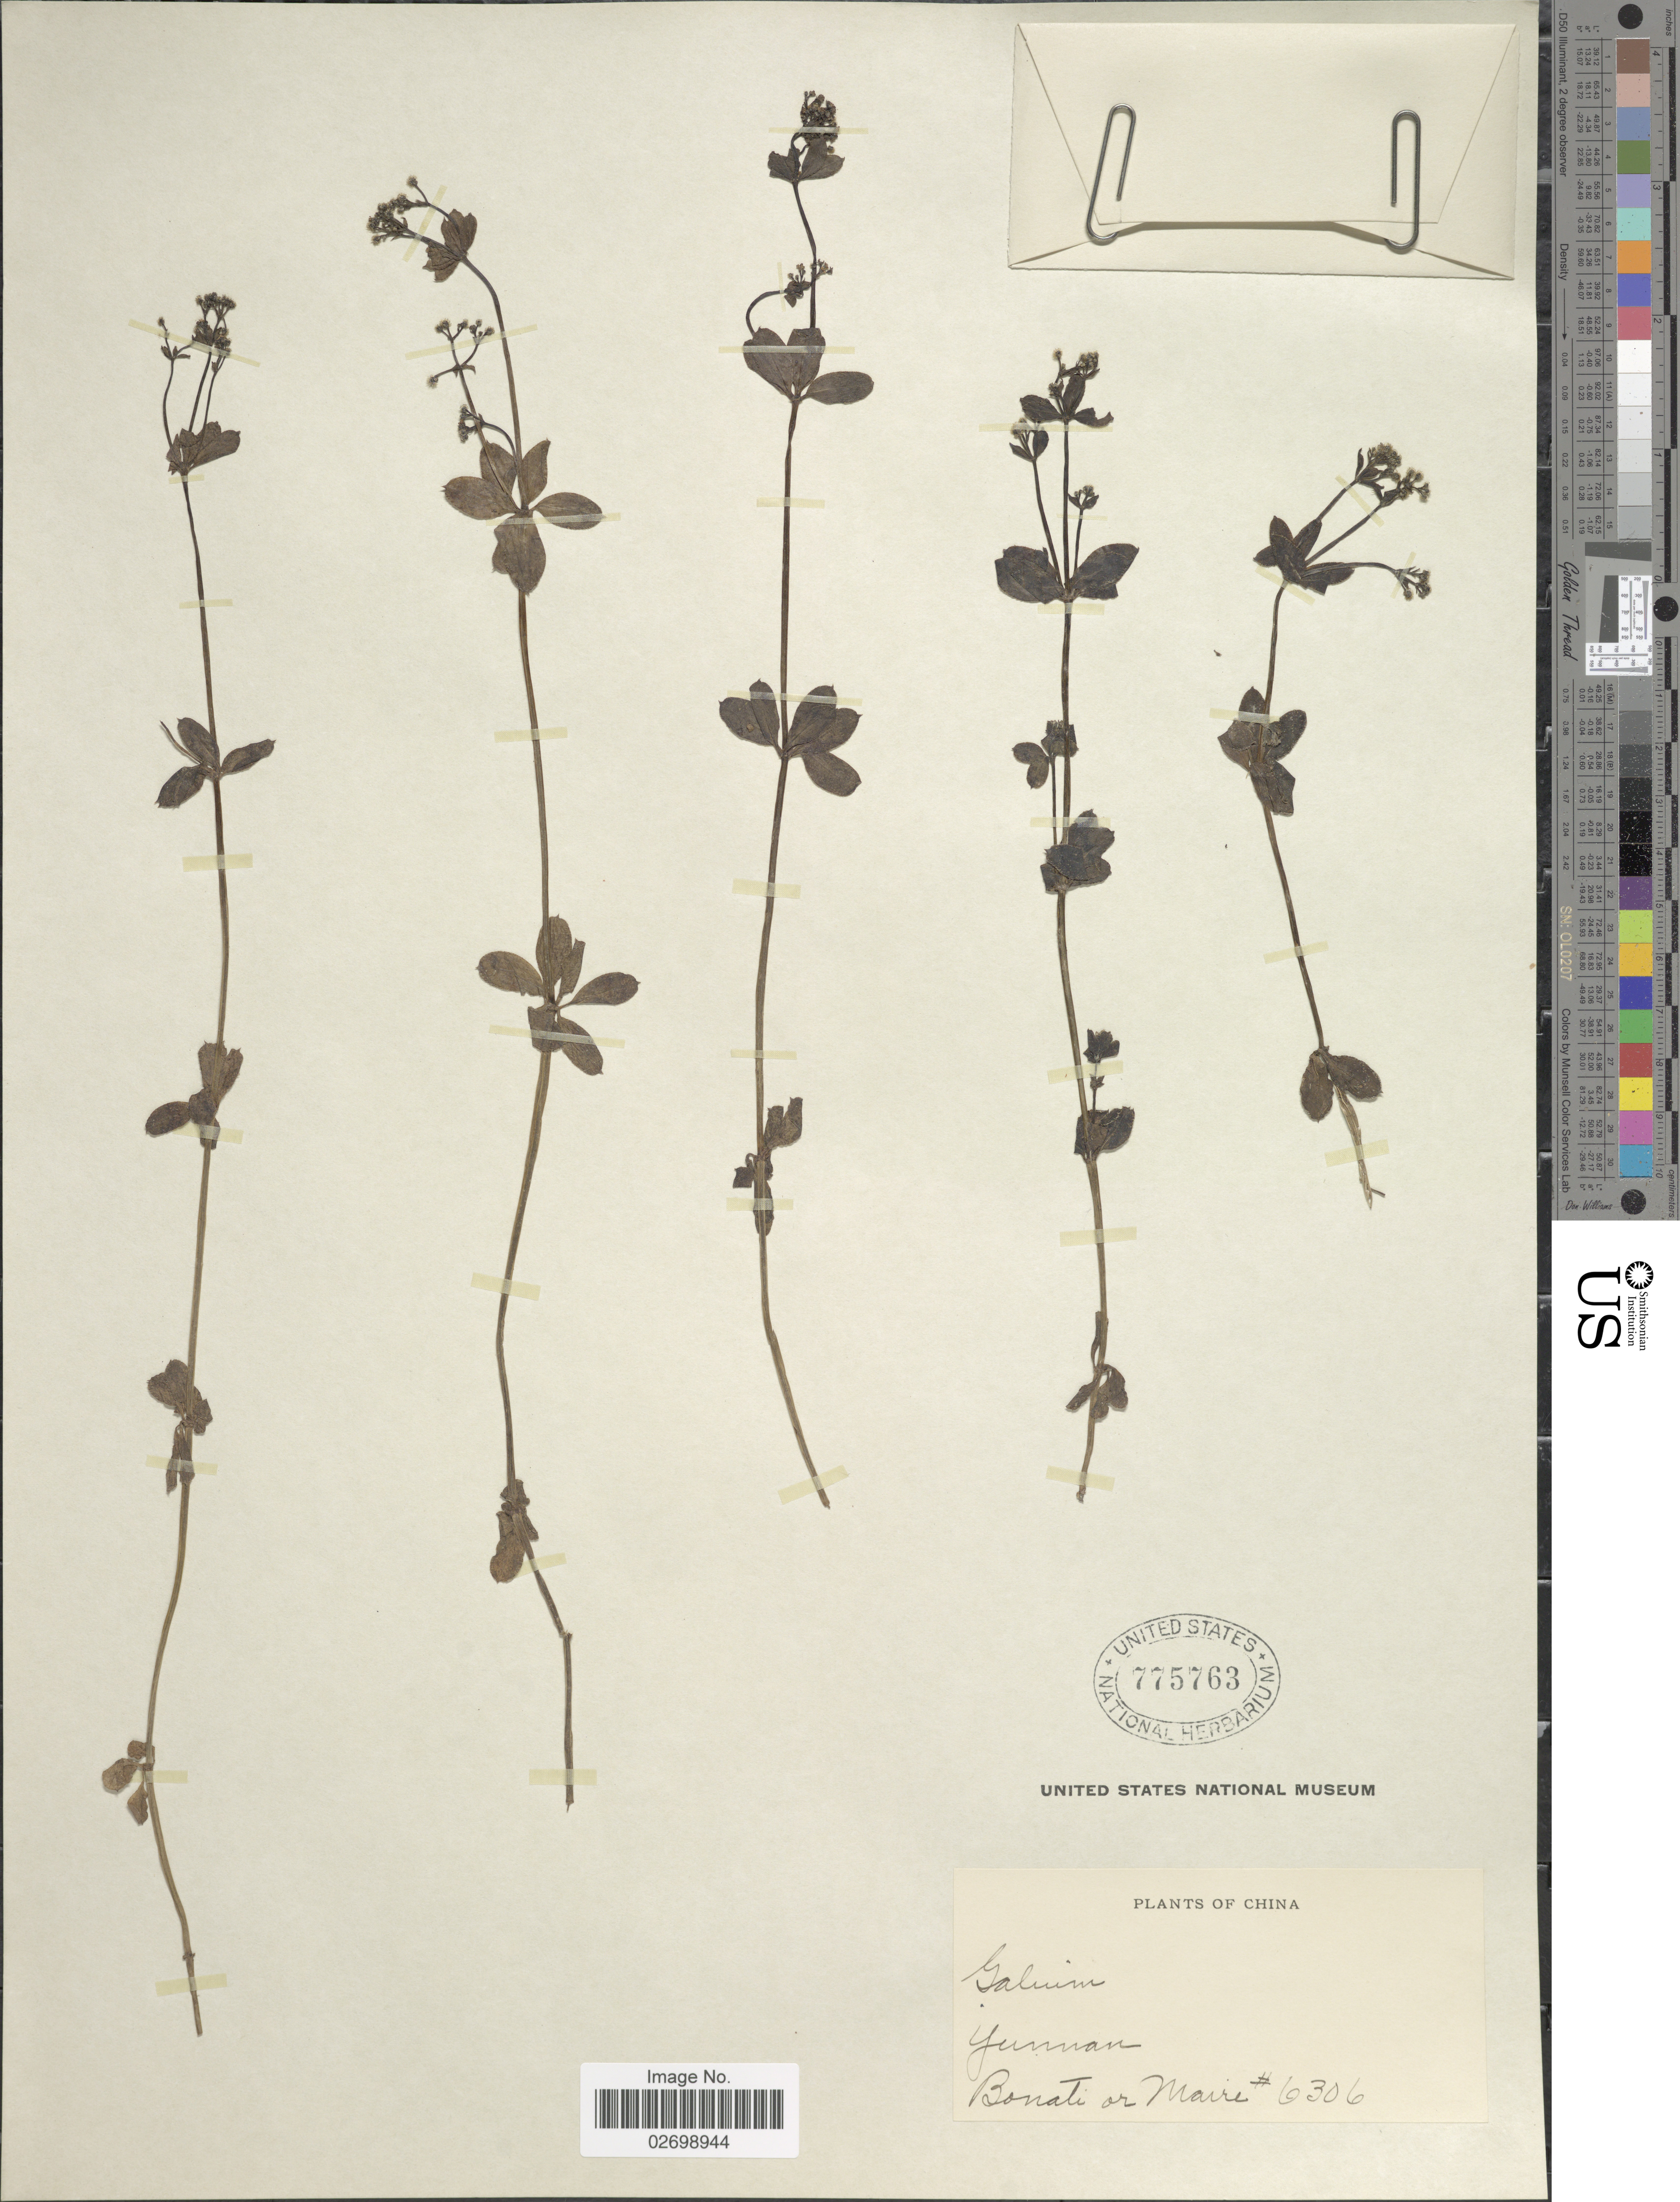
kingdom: Plantae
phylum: Tracheophyta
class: Magnoliopsida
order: Gentianales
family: Rubiaceae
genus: Galium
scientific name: Galium sp.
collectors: -. Bonati & Maire, --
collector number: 6306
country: China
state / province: Yunnan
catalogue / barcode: US 775763